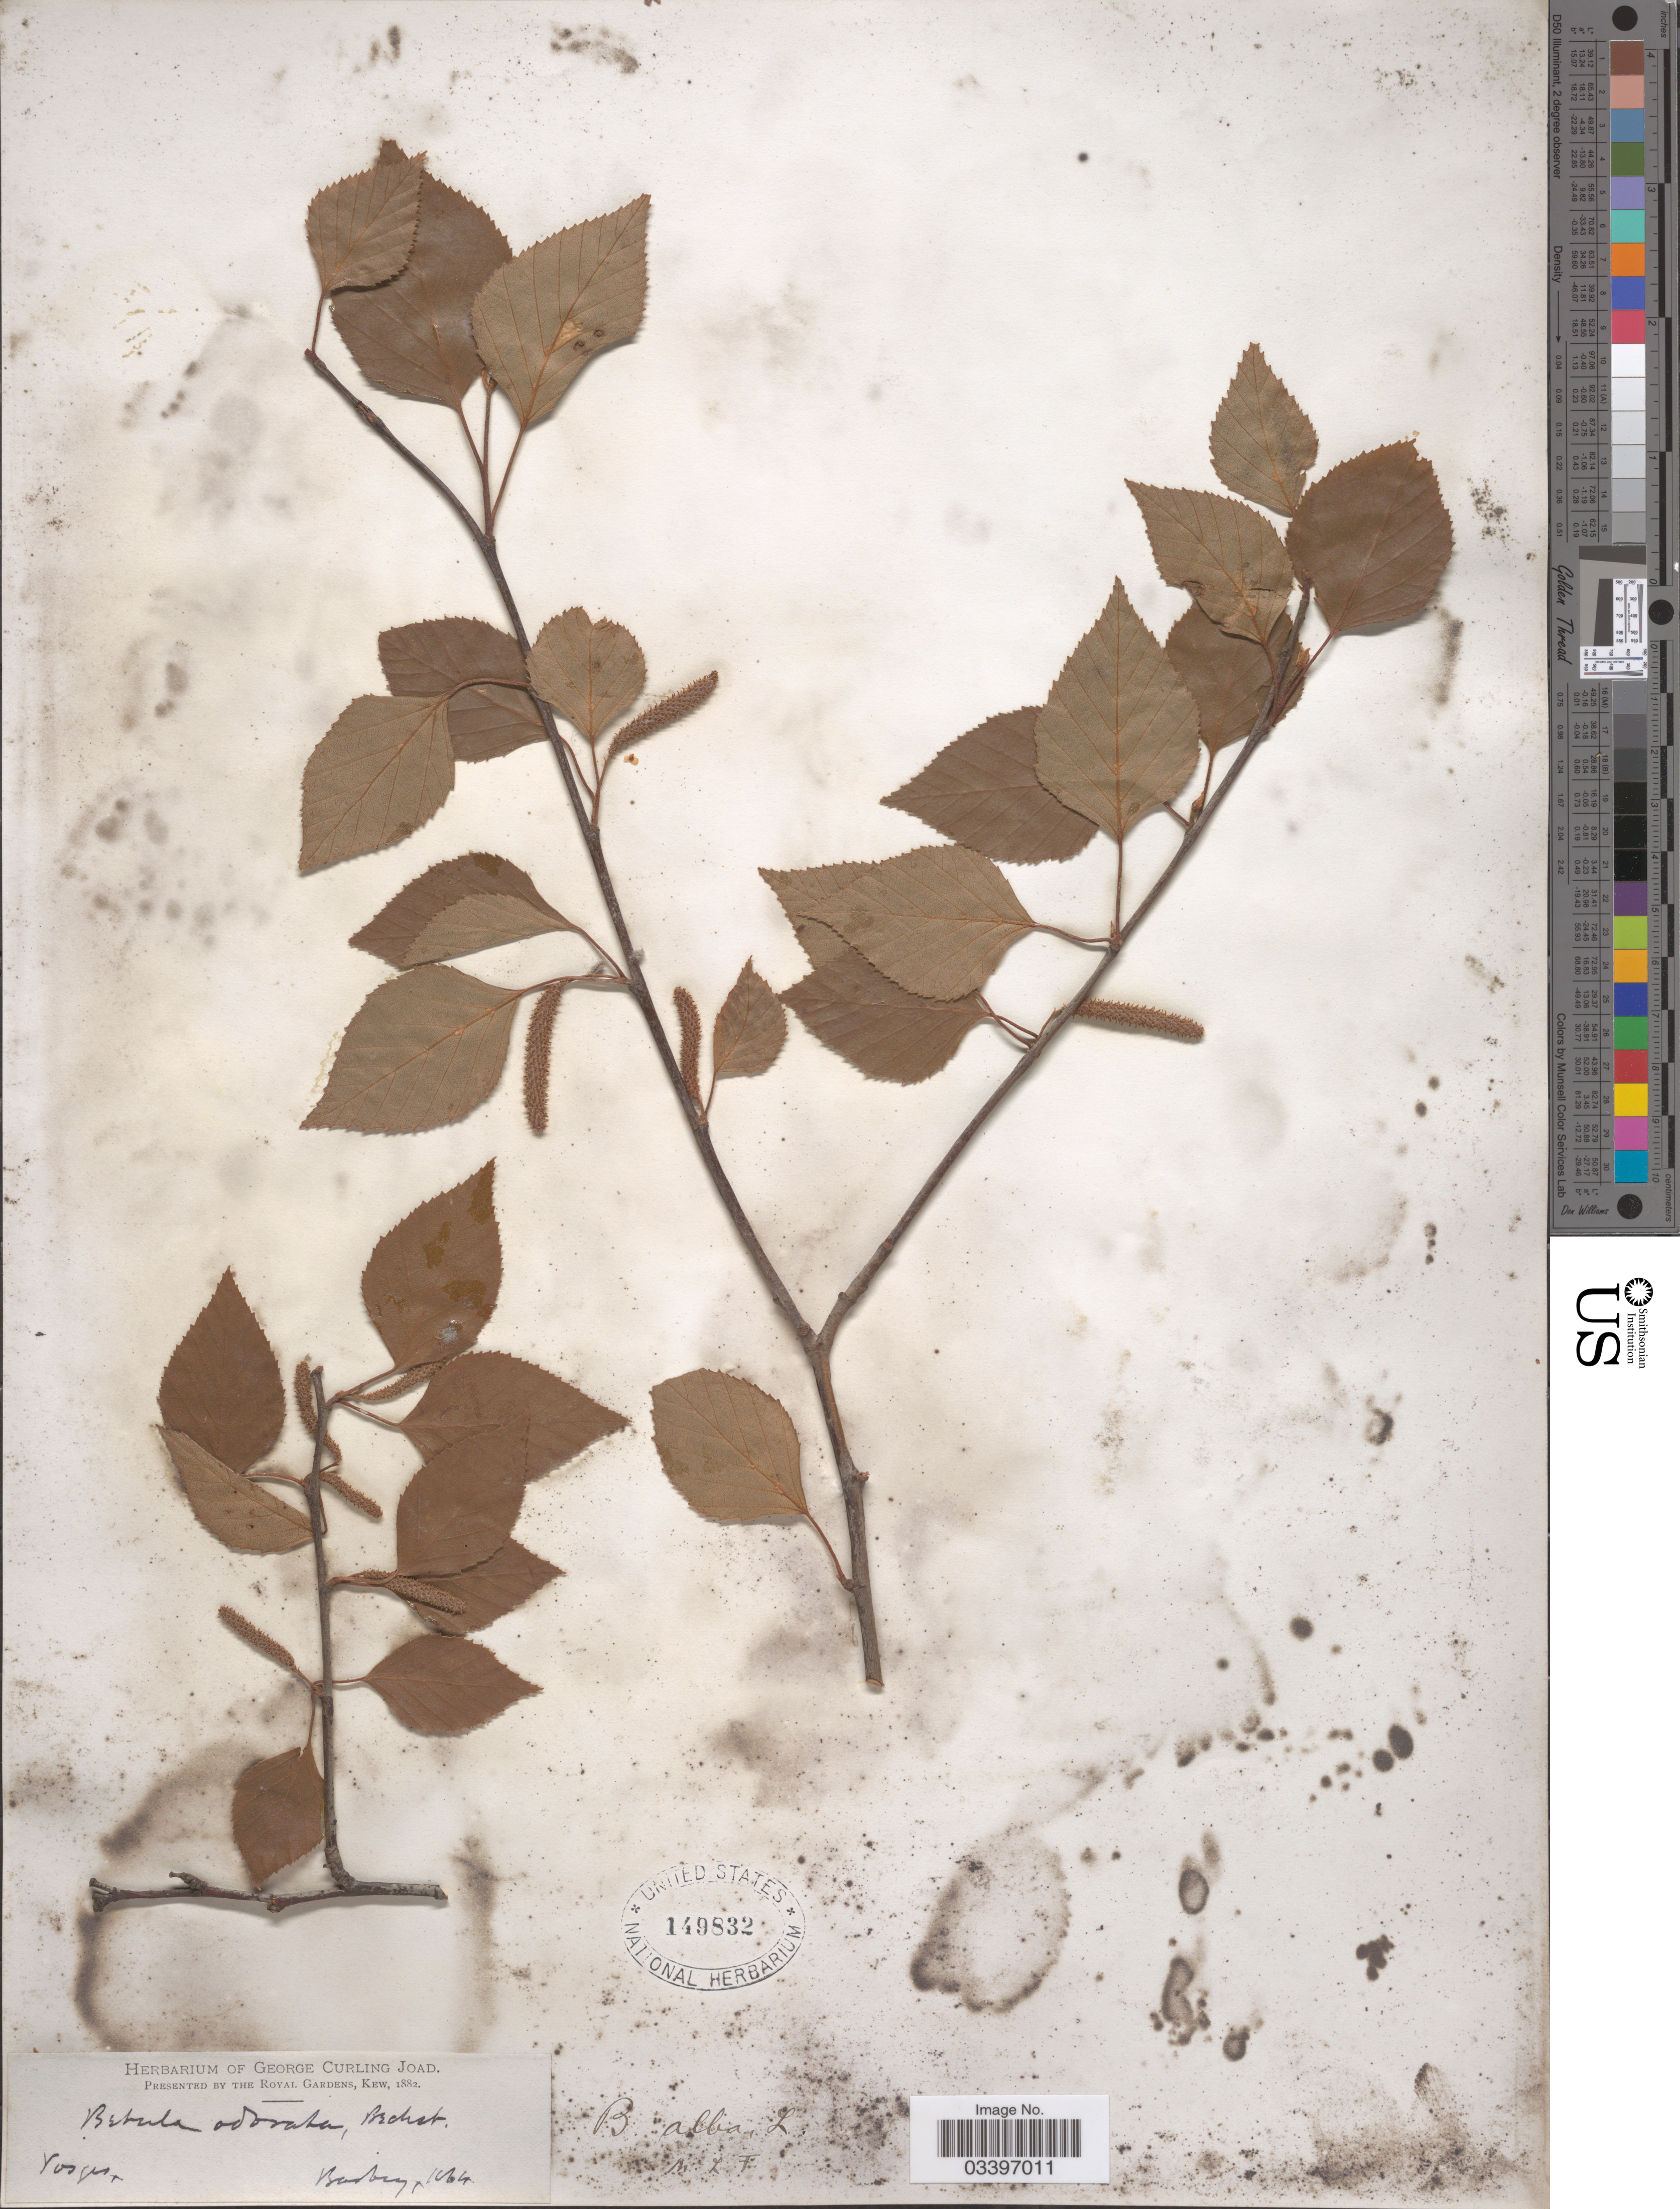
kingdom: Plantae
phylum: Tracheophyta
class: Magnoliopsida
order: Fagales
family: Betulaceae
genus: Betula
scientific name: Betula alba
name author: L.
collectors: Barbey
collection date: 1864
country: France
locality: Vosges.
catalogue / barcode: US 149832